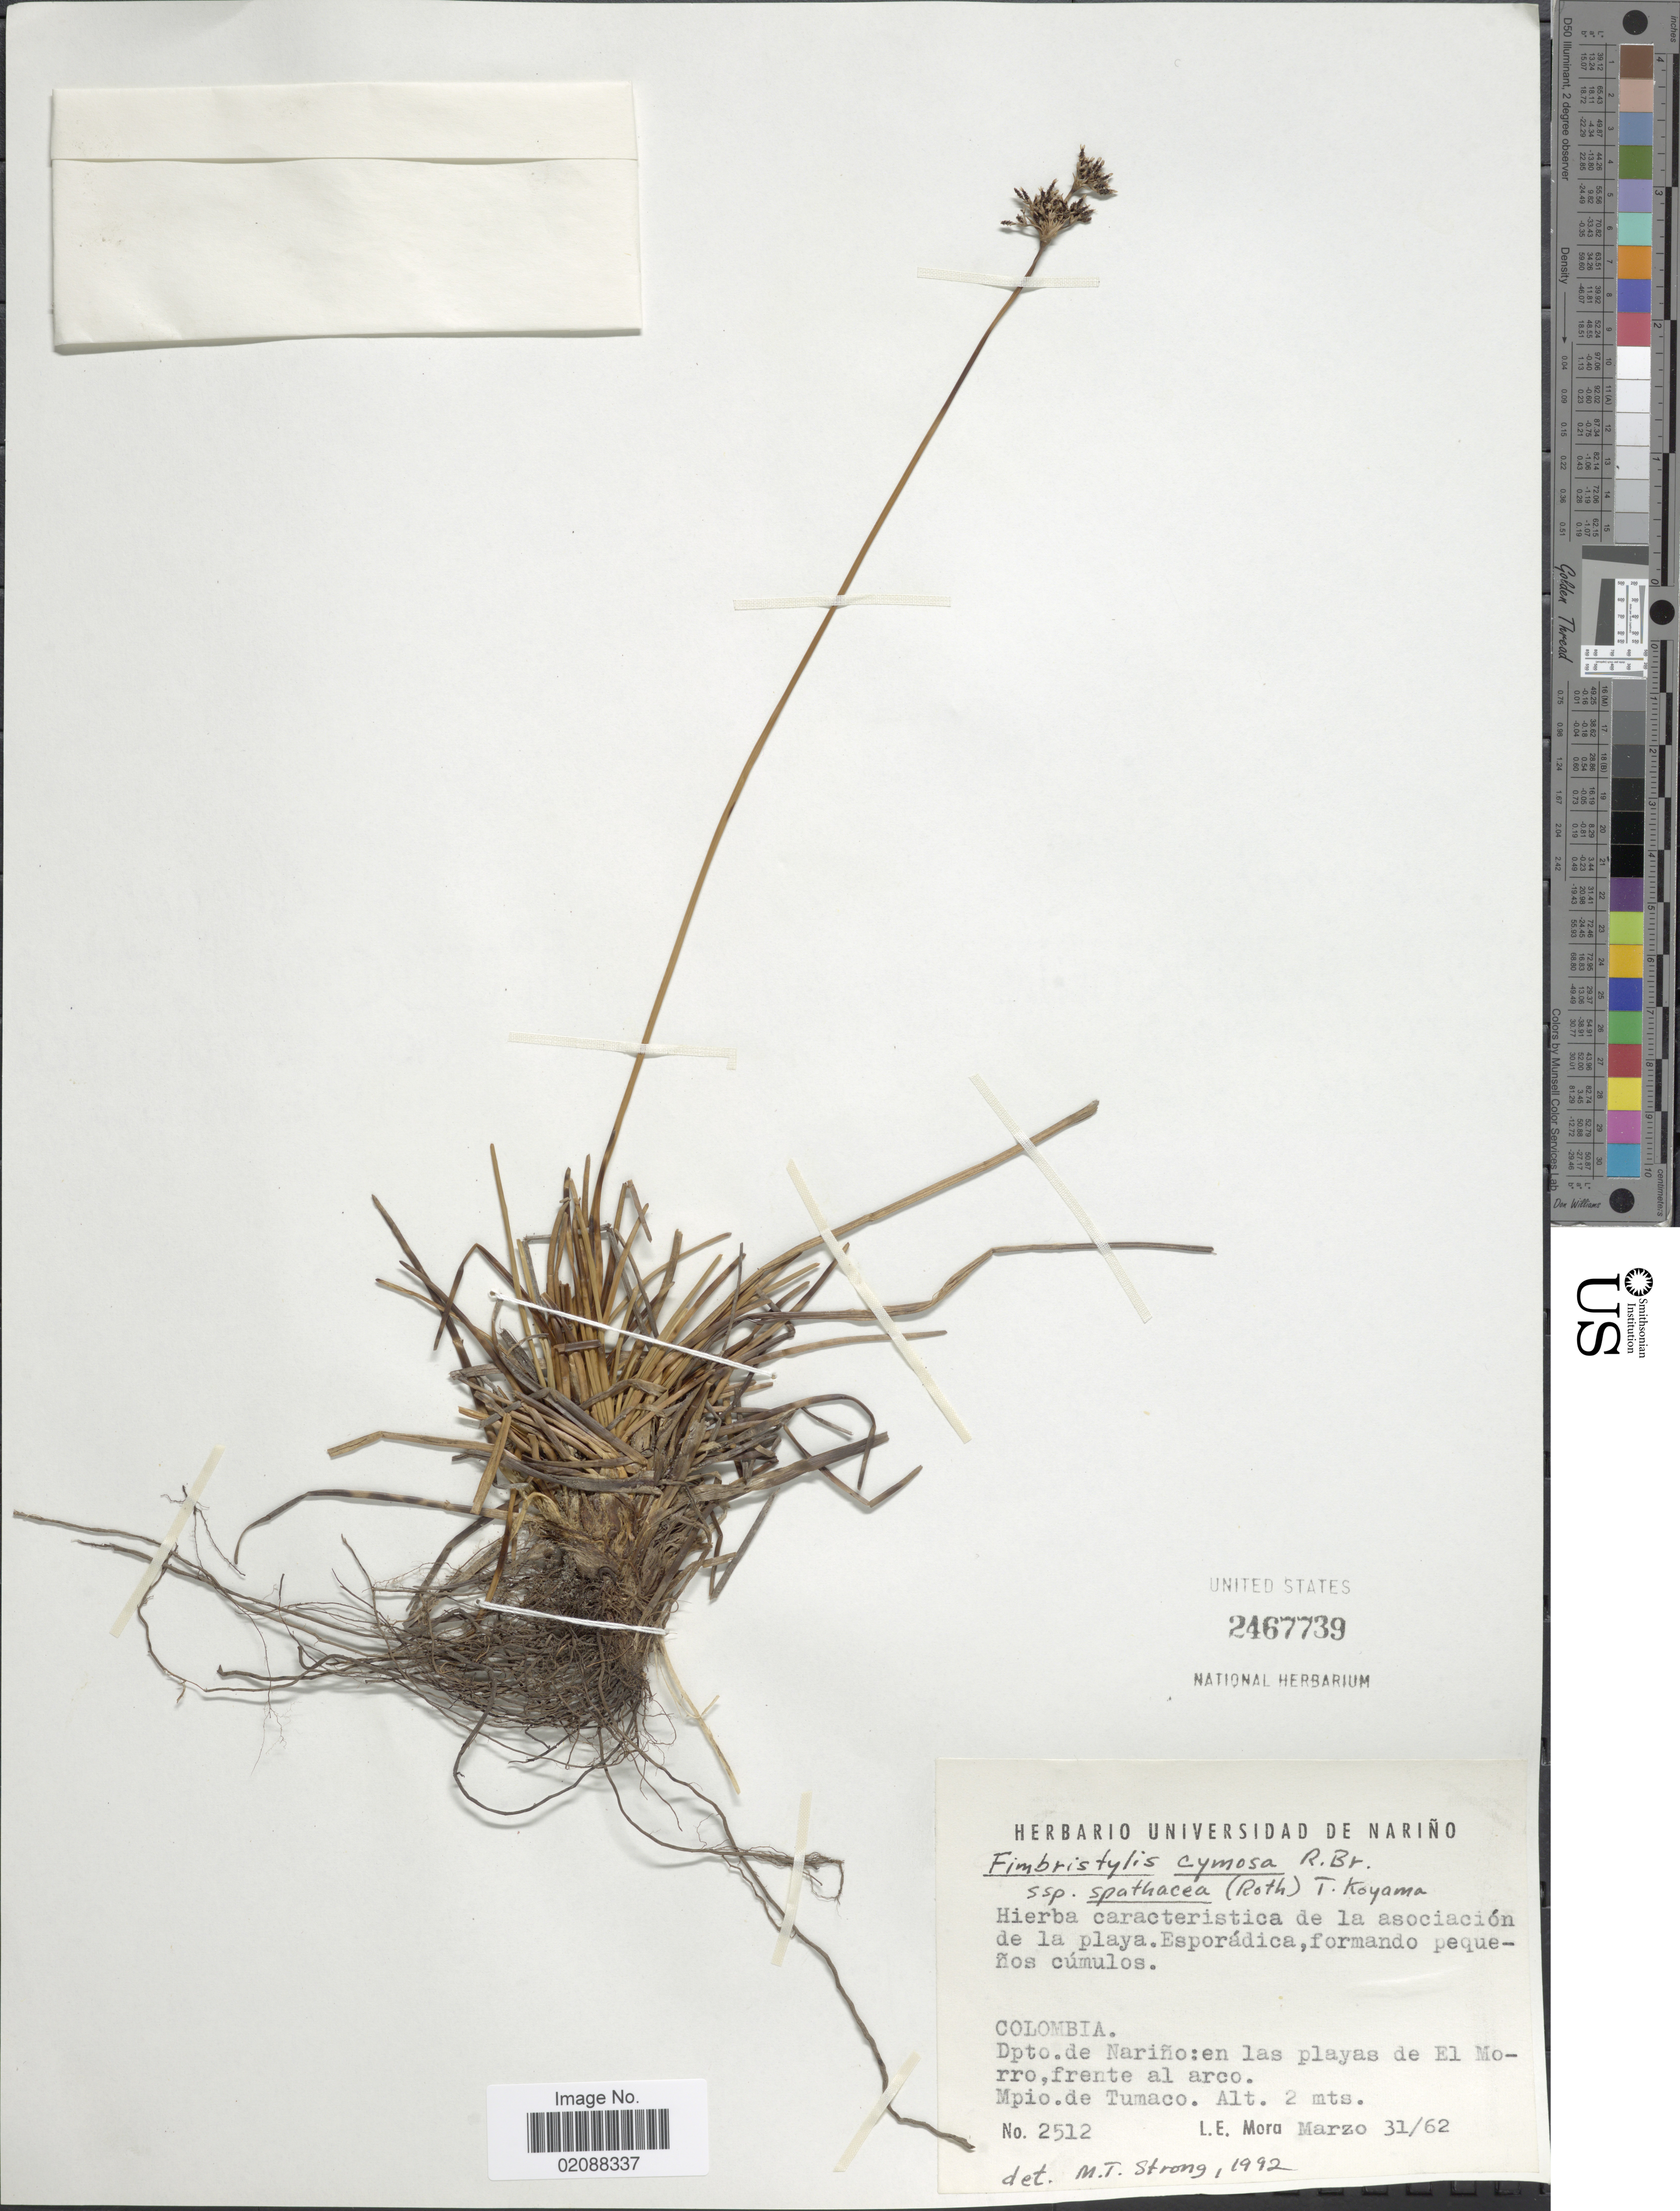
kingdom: Plantae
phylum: Tracheophyta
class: Liliopsida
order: Poales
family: Cyperaceae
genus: Fimbristylis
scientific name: Fimbristylis cymosa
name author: R. Br.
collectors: L. Mora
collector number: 2512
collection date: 1962-03-31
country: Colombia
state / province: Nariño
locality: Las playas de El Morro, Mpio de Tumaco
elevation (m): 2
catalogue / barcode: US 2467739